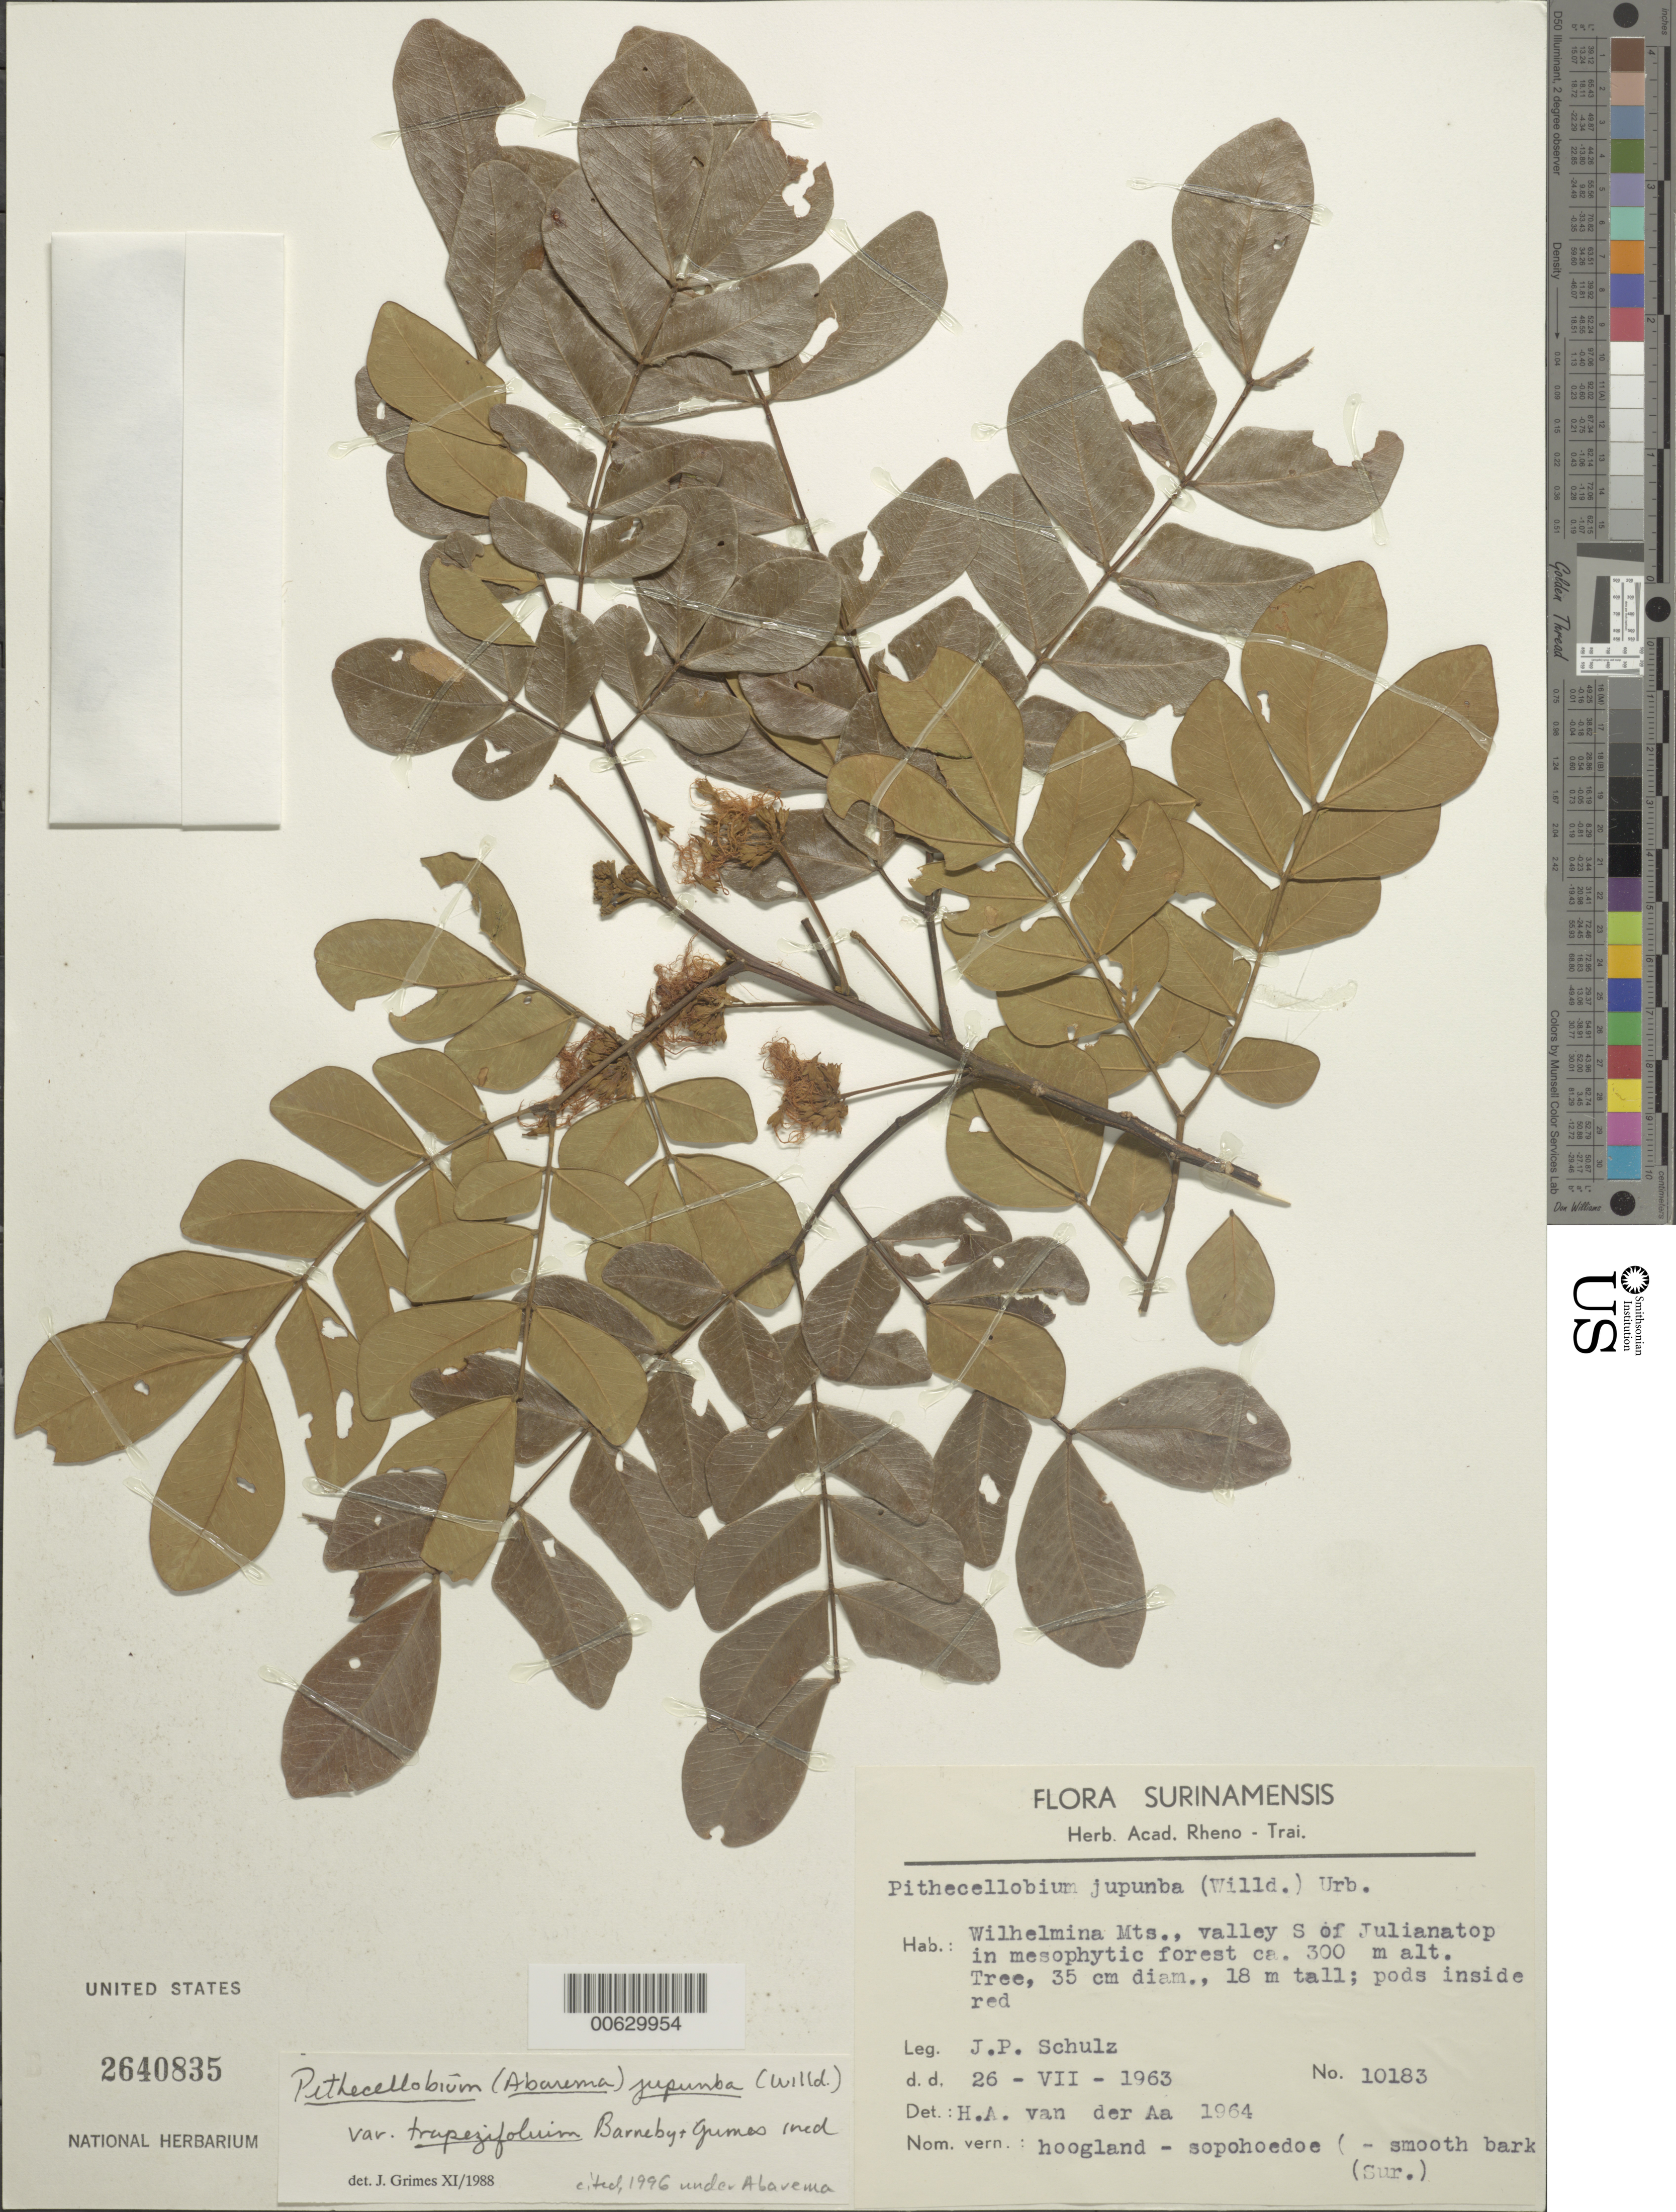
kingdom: Plantae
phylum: Tracheophyta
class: Magnoliopsida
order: Fabales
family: Fabaceae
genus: Abarema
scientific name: Abarema jupunba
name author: (Willd.) Britton & Killip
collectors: J. P. Schulz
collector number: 10183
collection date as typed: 26-Jul-63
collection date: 1963-07-26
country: Suriname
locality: Wilhelminagebergte (Wilhelmina Mts.), valley S of Juliana Top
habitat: Mesophytic forest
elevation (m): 300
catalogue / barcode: US 2640835